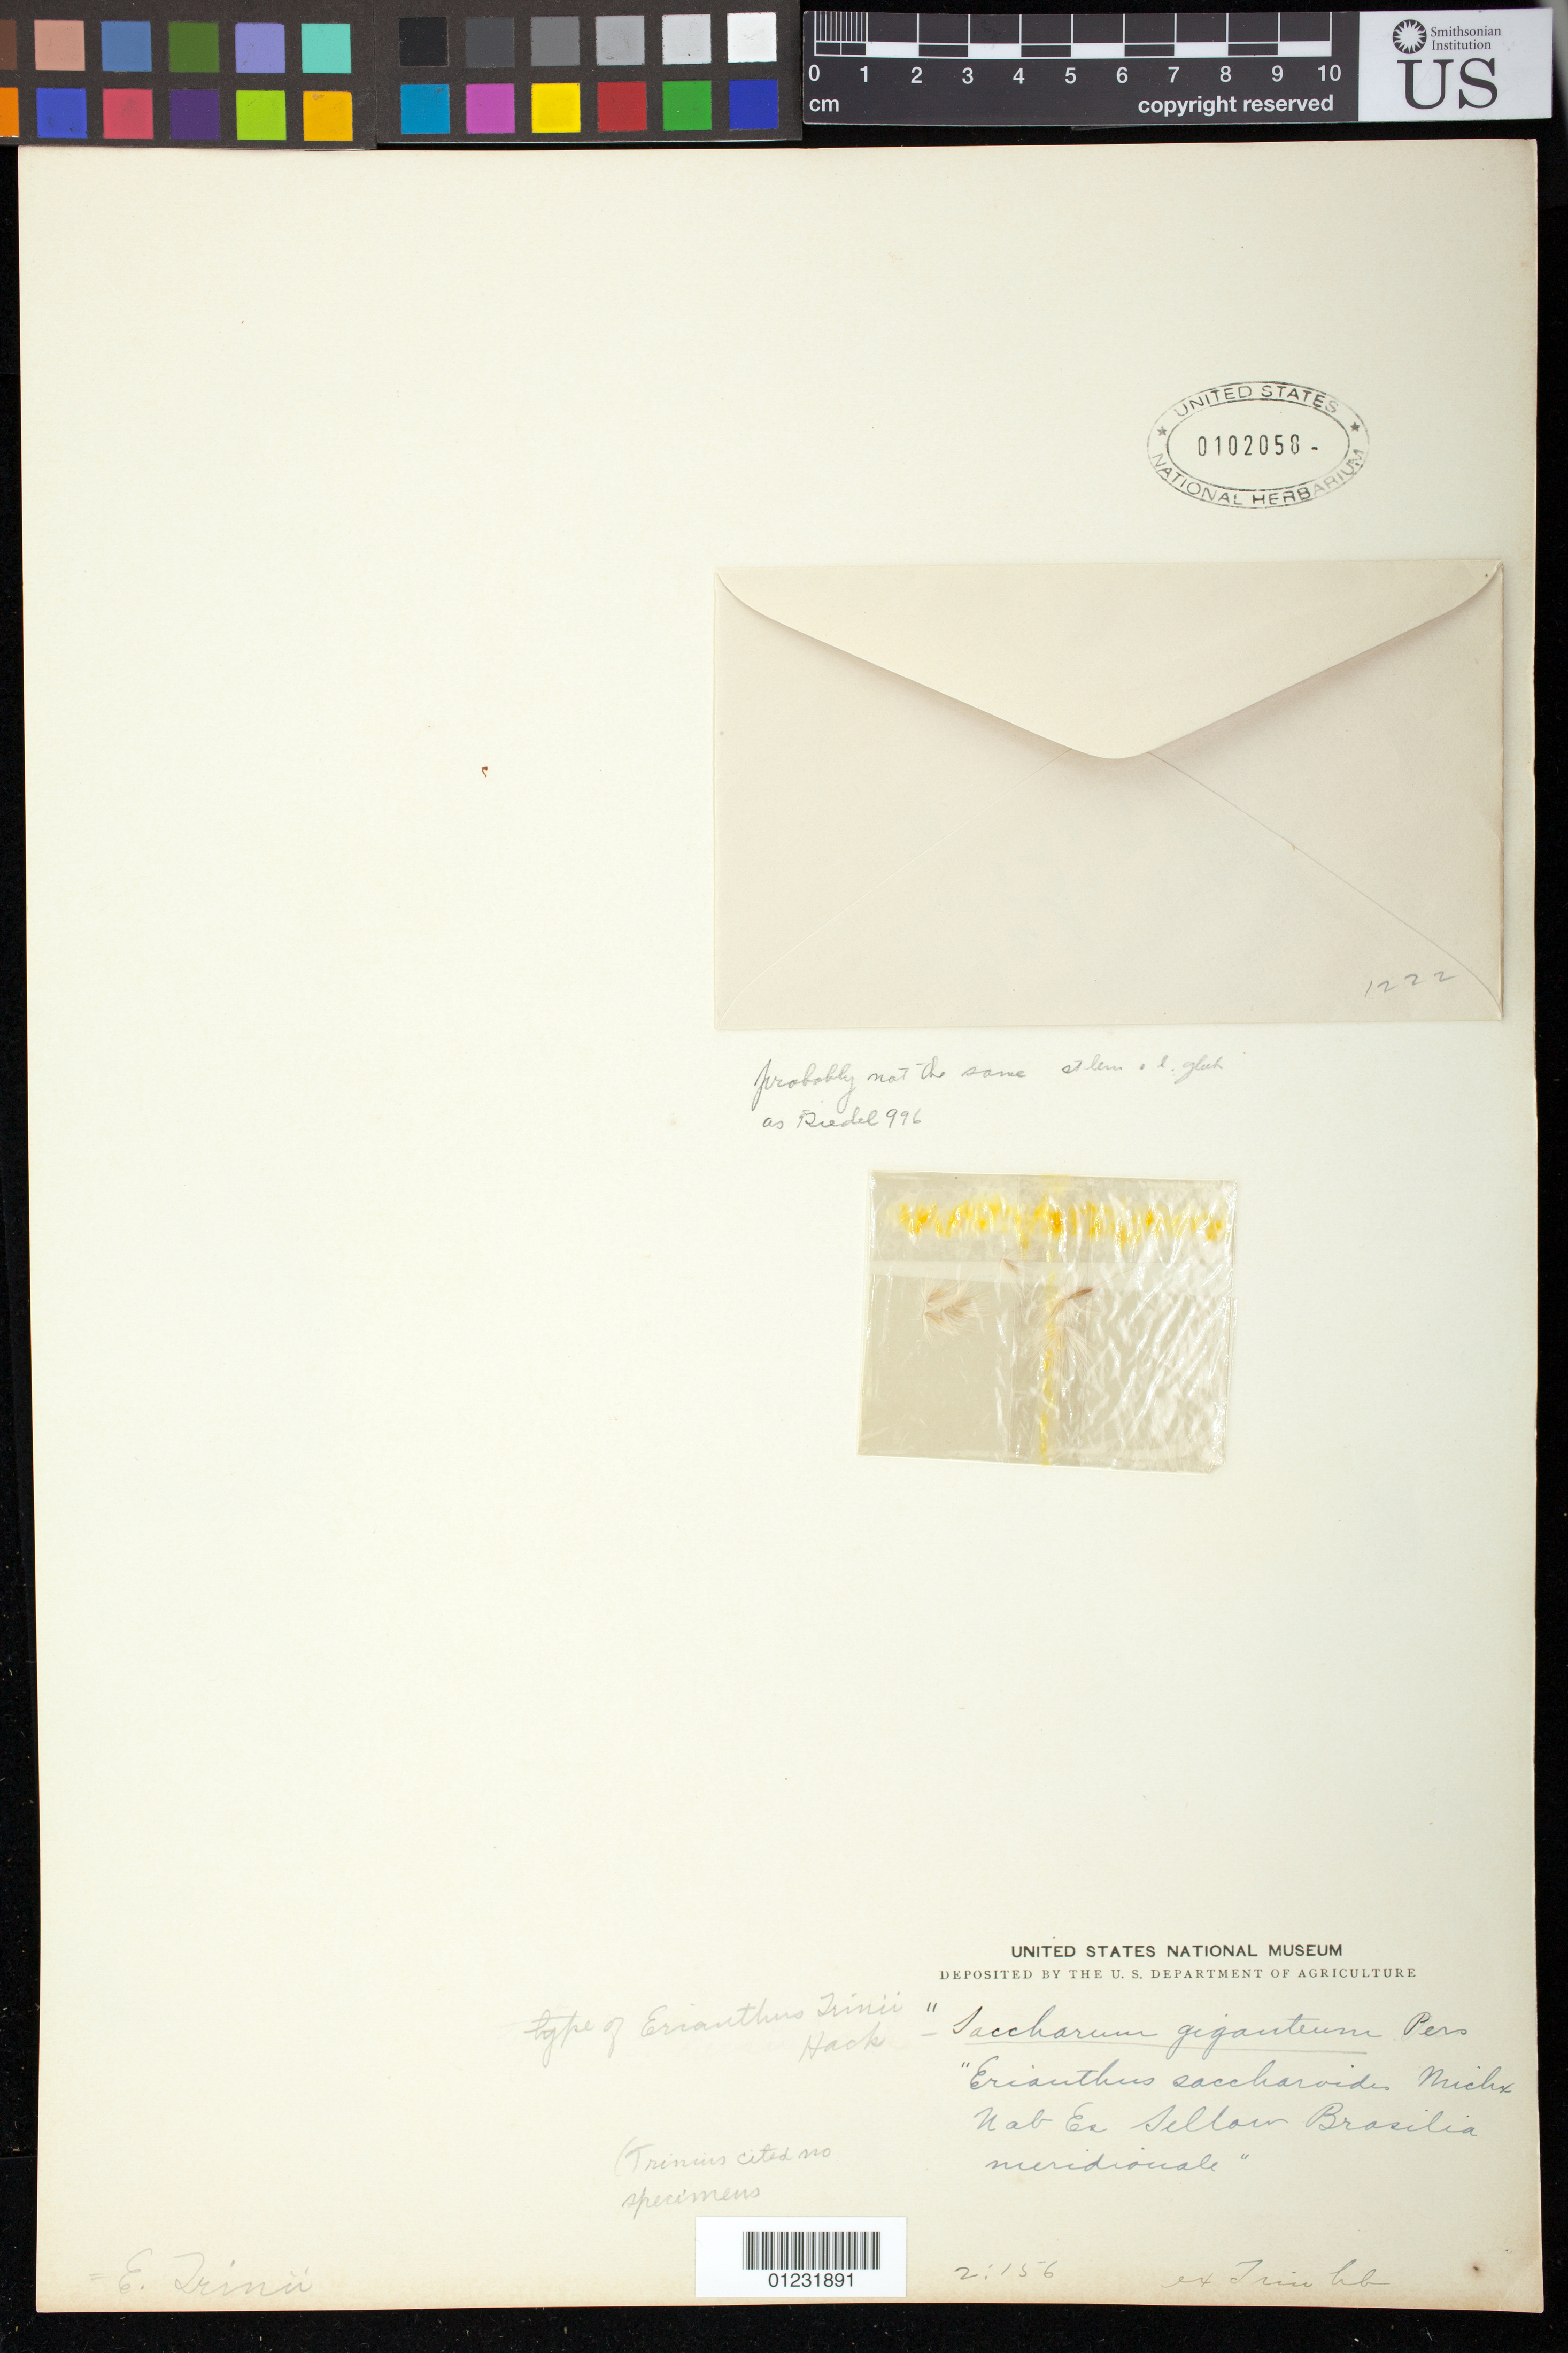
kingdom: Plantae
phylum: Tracheophyta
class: Liliopsida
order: Poales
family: Poaceae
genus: Erianthus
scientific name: Erianthus saccharoides var. trinii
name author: Hack.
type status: Syntype Fragment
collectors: F. Sellow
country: Brazil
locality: Brasilia meridionalis.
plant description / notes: Fragmentary material of type specimen ex herb. Trin.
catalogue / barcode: US 102058